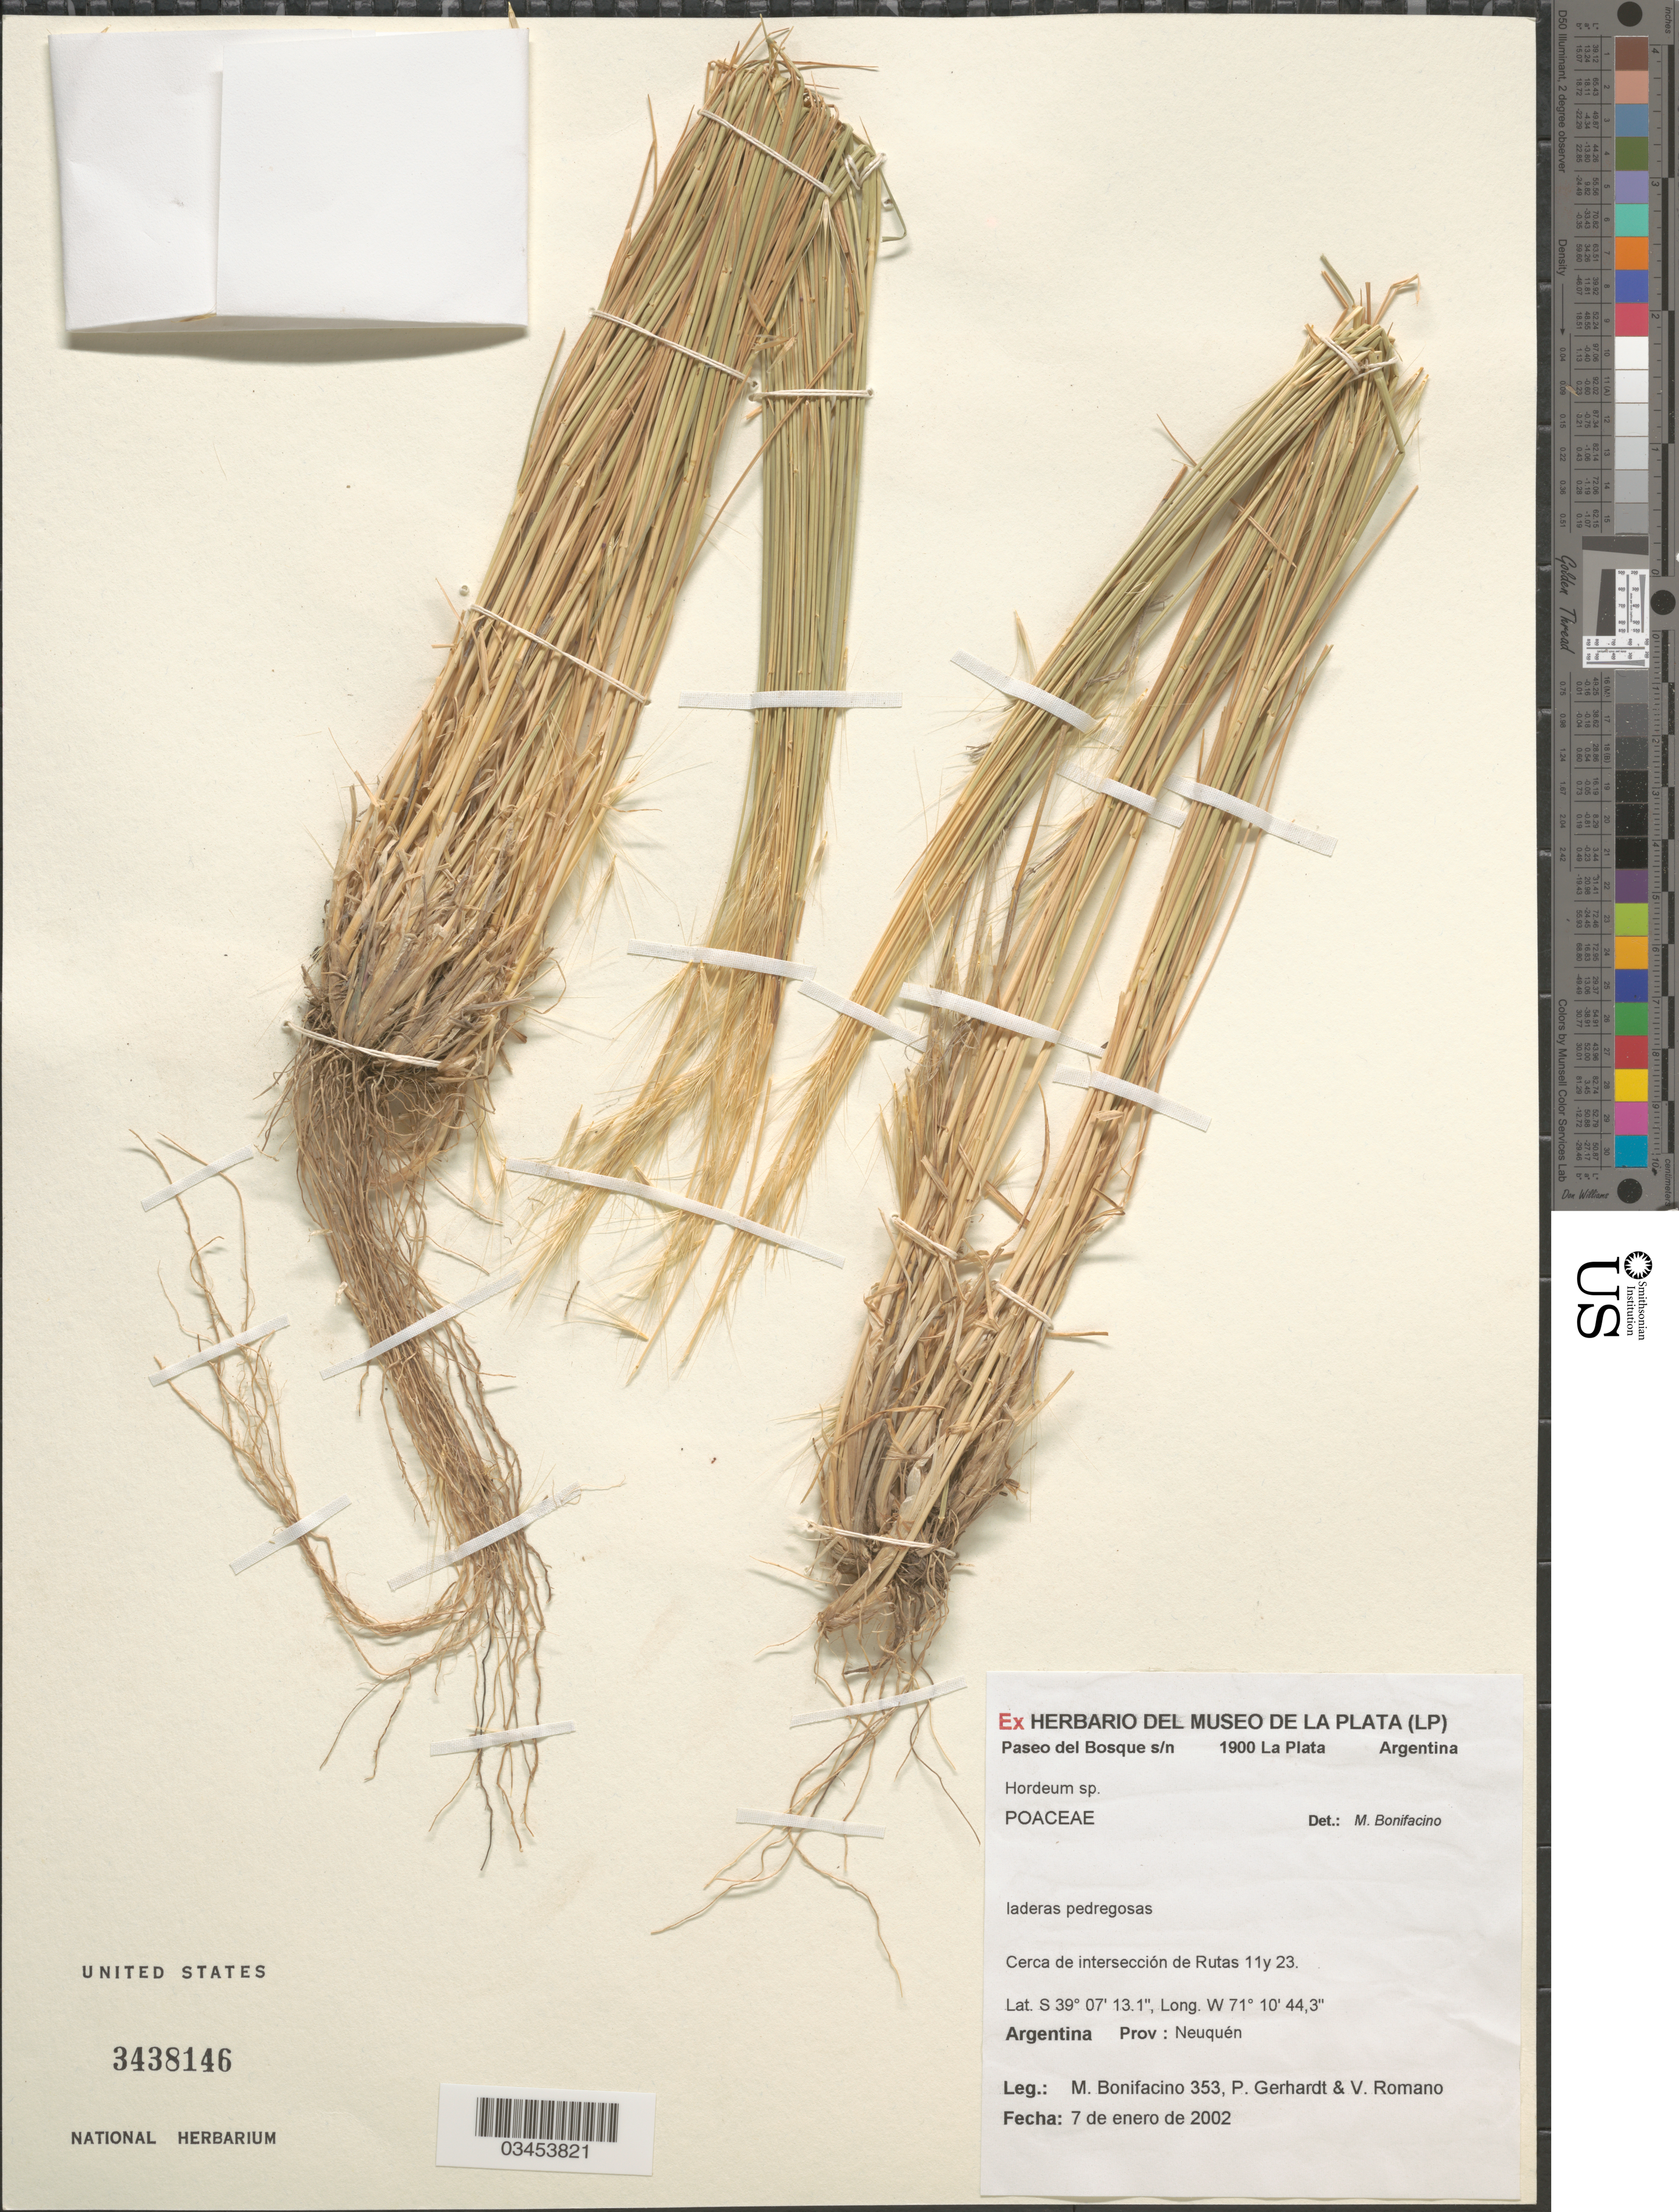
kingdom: Plantae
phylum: Tracheophyta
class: Liliopsida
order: Poales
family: Poaceae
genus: Hordeum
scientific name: Hordeum sp.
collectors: M. Bonifacino, P. Gerhardt & V. Romano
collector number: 353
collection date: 2002-01-07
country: Argentina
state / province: Neuquen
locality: Cerca de intersección de Rutas 11y 23.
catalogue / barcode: US 3438146